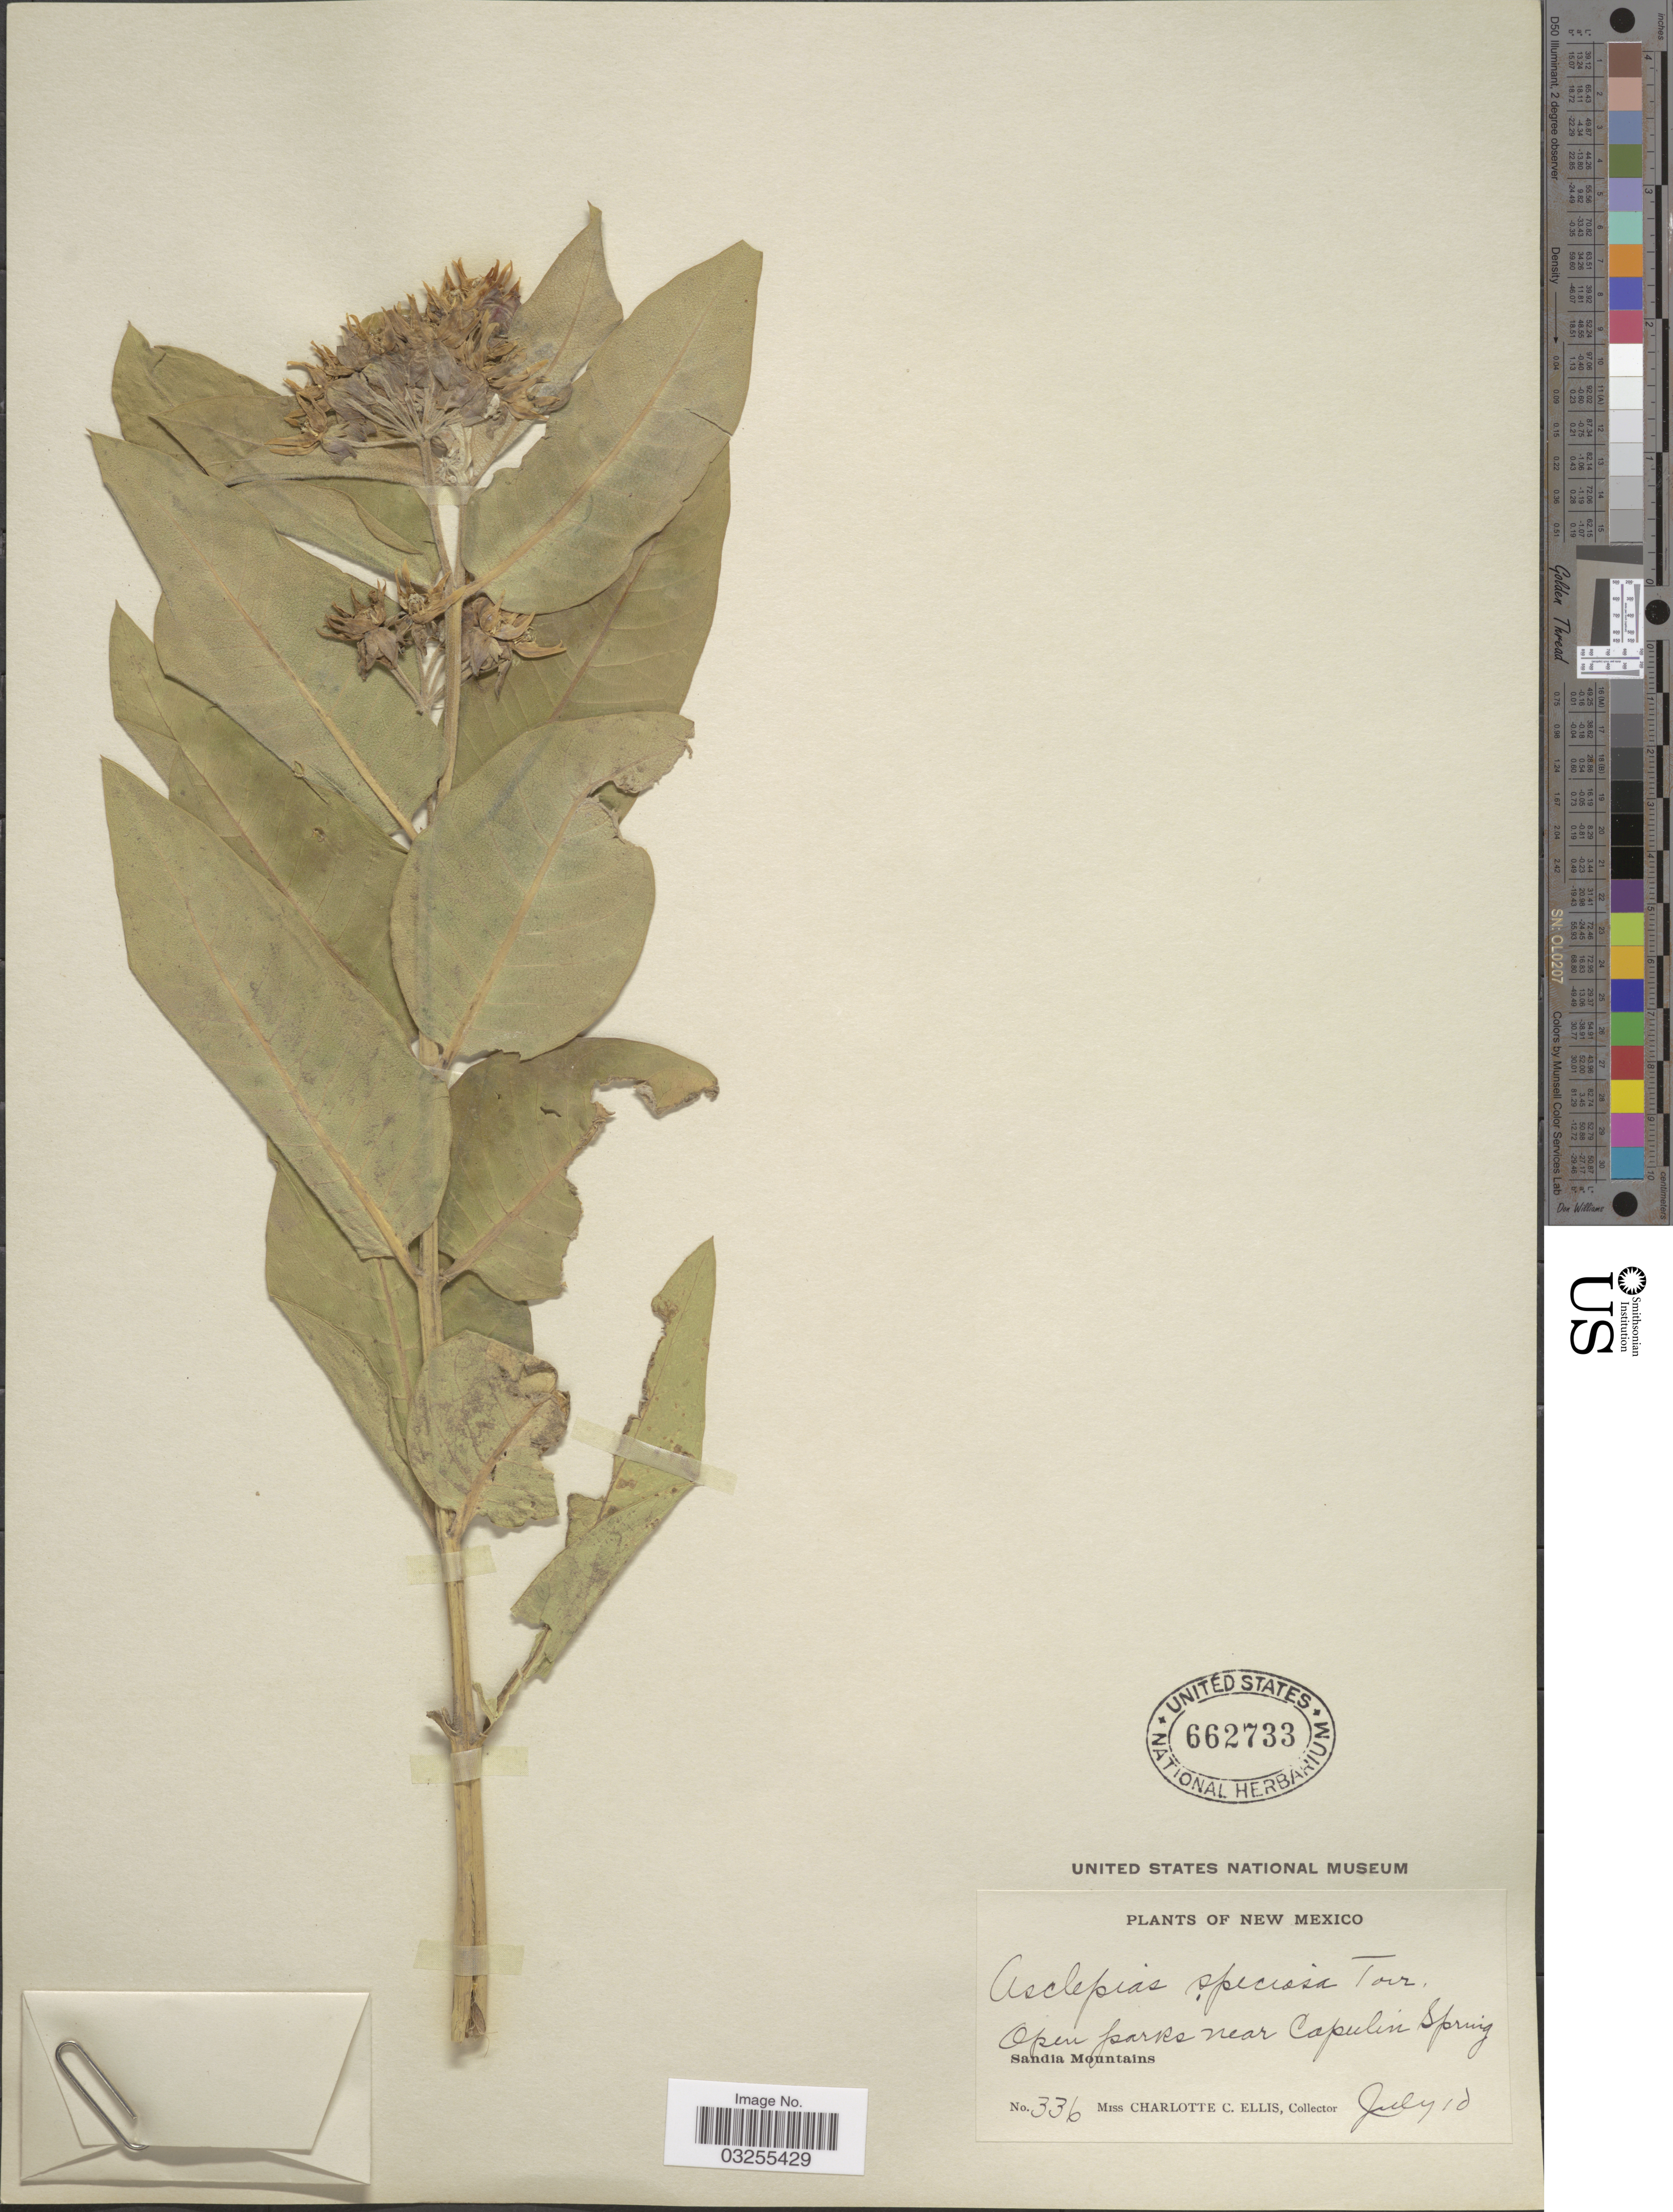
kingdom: Plantae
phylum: Tracheophyta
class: Magnoliopsida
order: Gentianales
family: Apocynaceae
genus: Asclepias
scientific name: Asclepias speciosa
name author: Torr.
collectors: C. C. Ellis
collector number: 336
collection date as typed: Transcribed d/m/y: /7/10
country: United States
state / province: New Mexico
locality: Open parks near Capulin Spring, Sandia Mountains.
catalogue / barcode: US 662733